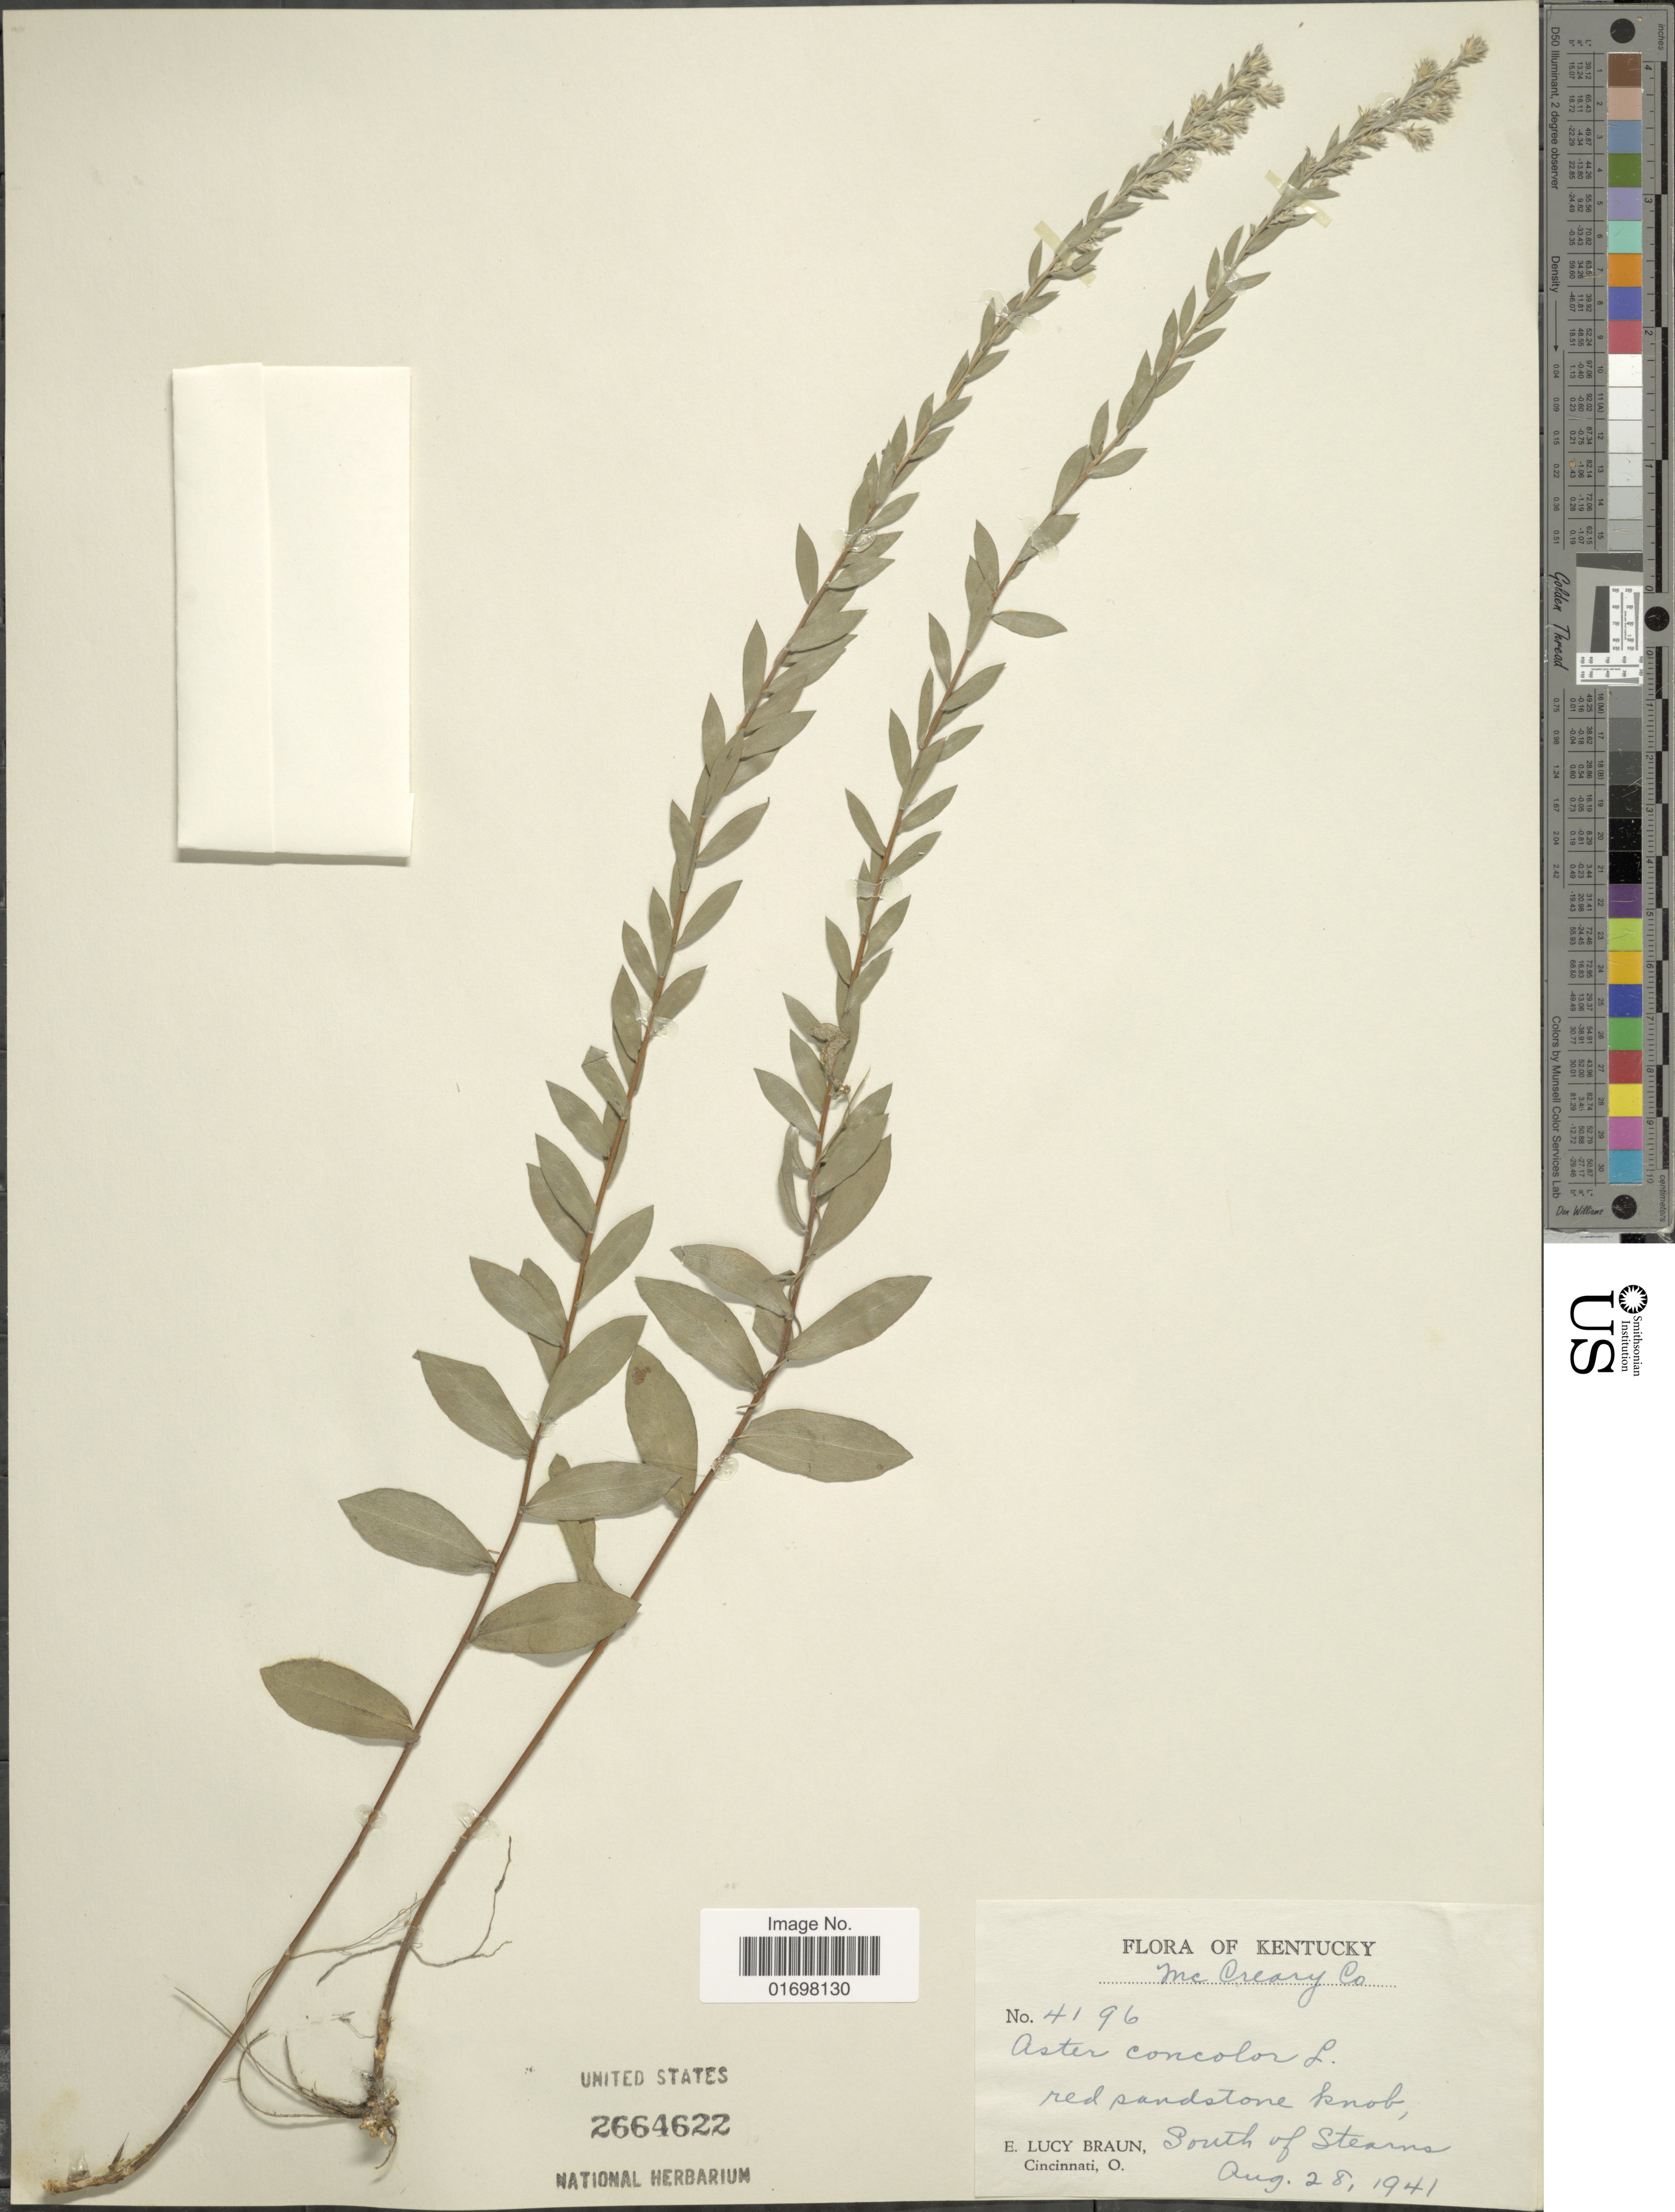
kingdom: Plantae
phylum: Tracheophyta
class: Magnoliopsida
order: Asterales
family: Asteraceae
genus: Symphyotrichum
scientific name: Symphyotrichum concolor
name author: (L.) G.L. Nesom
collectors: E. L. Braun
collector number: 4196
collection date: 1941-08-28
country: United States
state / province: Kentucky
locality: Kentucky, South of Stearns.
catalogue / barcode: US 2664622